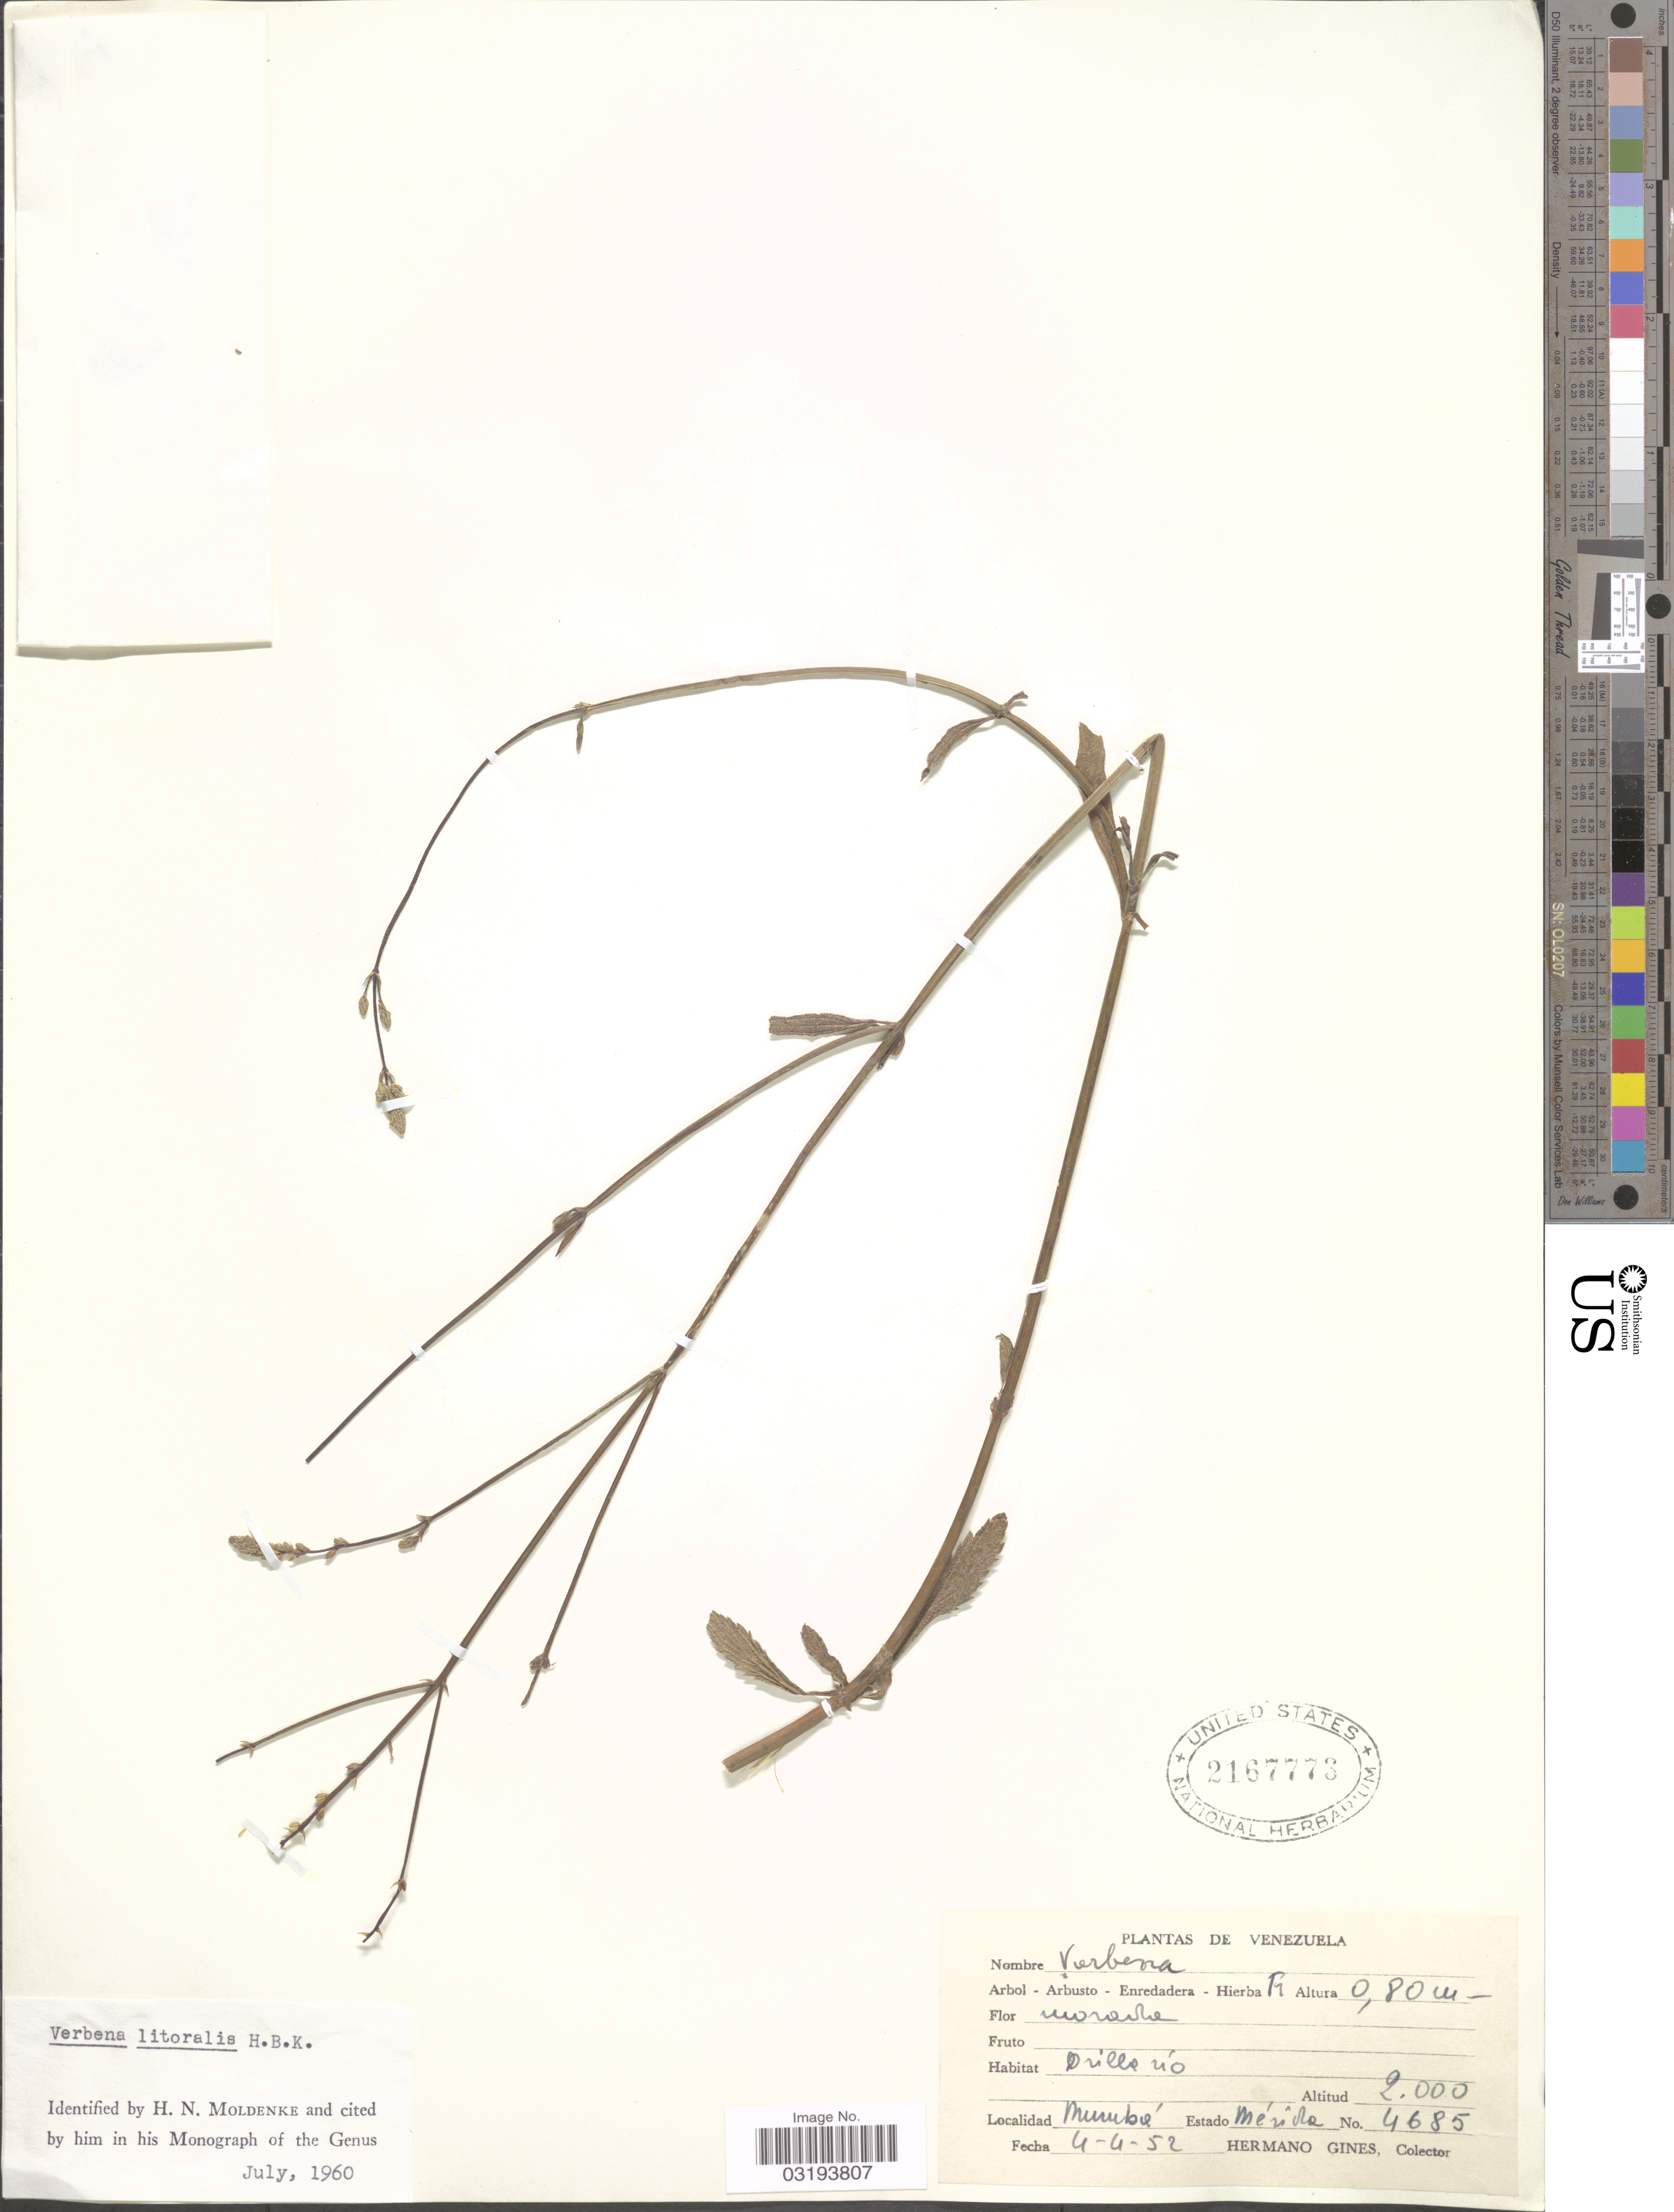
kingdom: Plantae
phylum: Tracheophyta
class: Magnoliopsida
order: Lamiales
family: Verbenaceae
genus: Verbena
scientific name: Verbena litoralis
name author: Kunth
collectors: Bro. Gines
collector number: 4685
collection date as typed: Transcribed d/m/y: 4/4/52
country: Venezuela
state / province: Mérida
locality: Murubá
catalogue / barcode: US 2167773